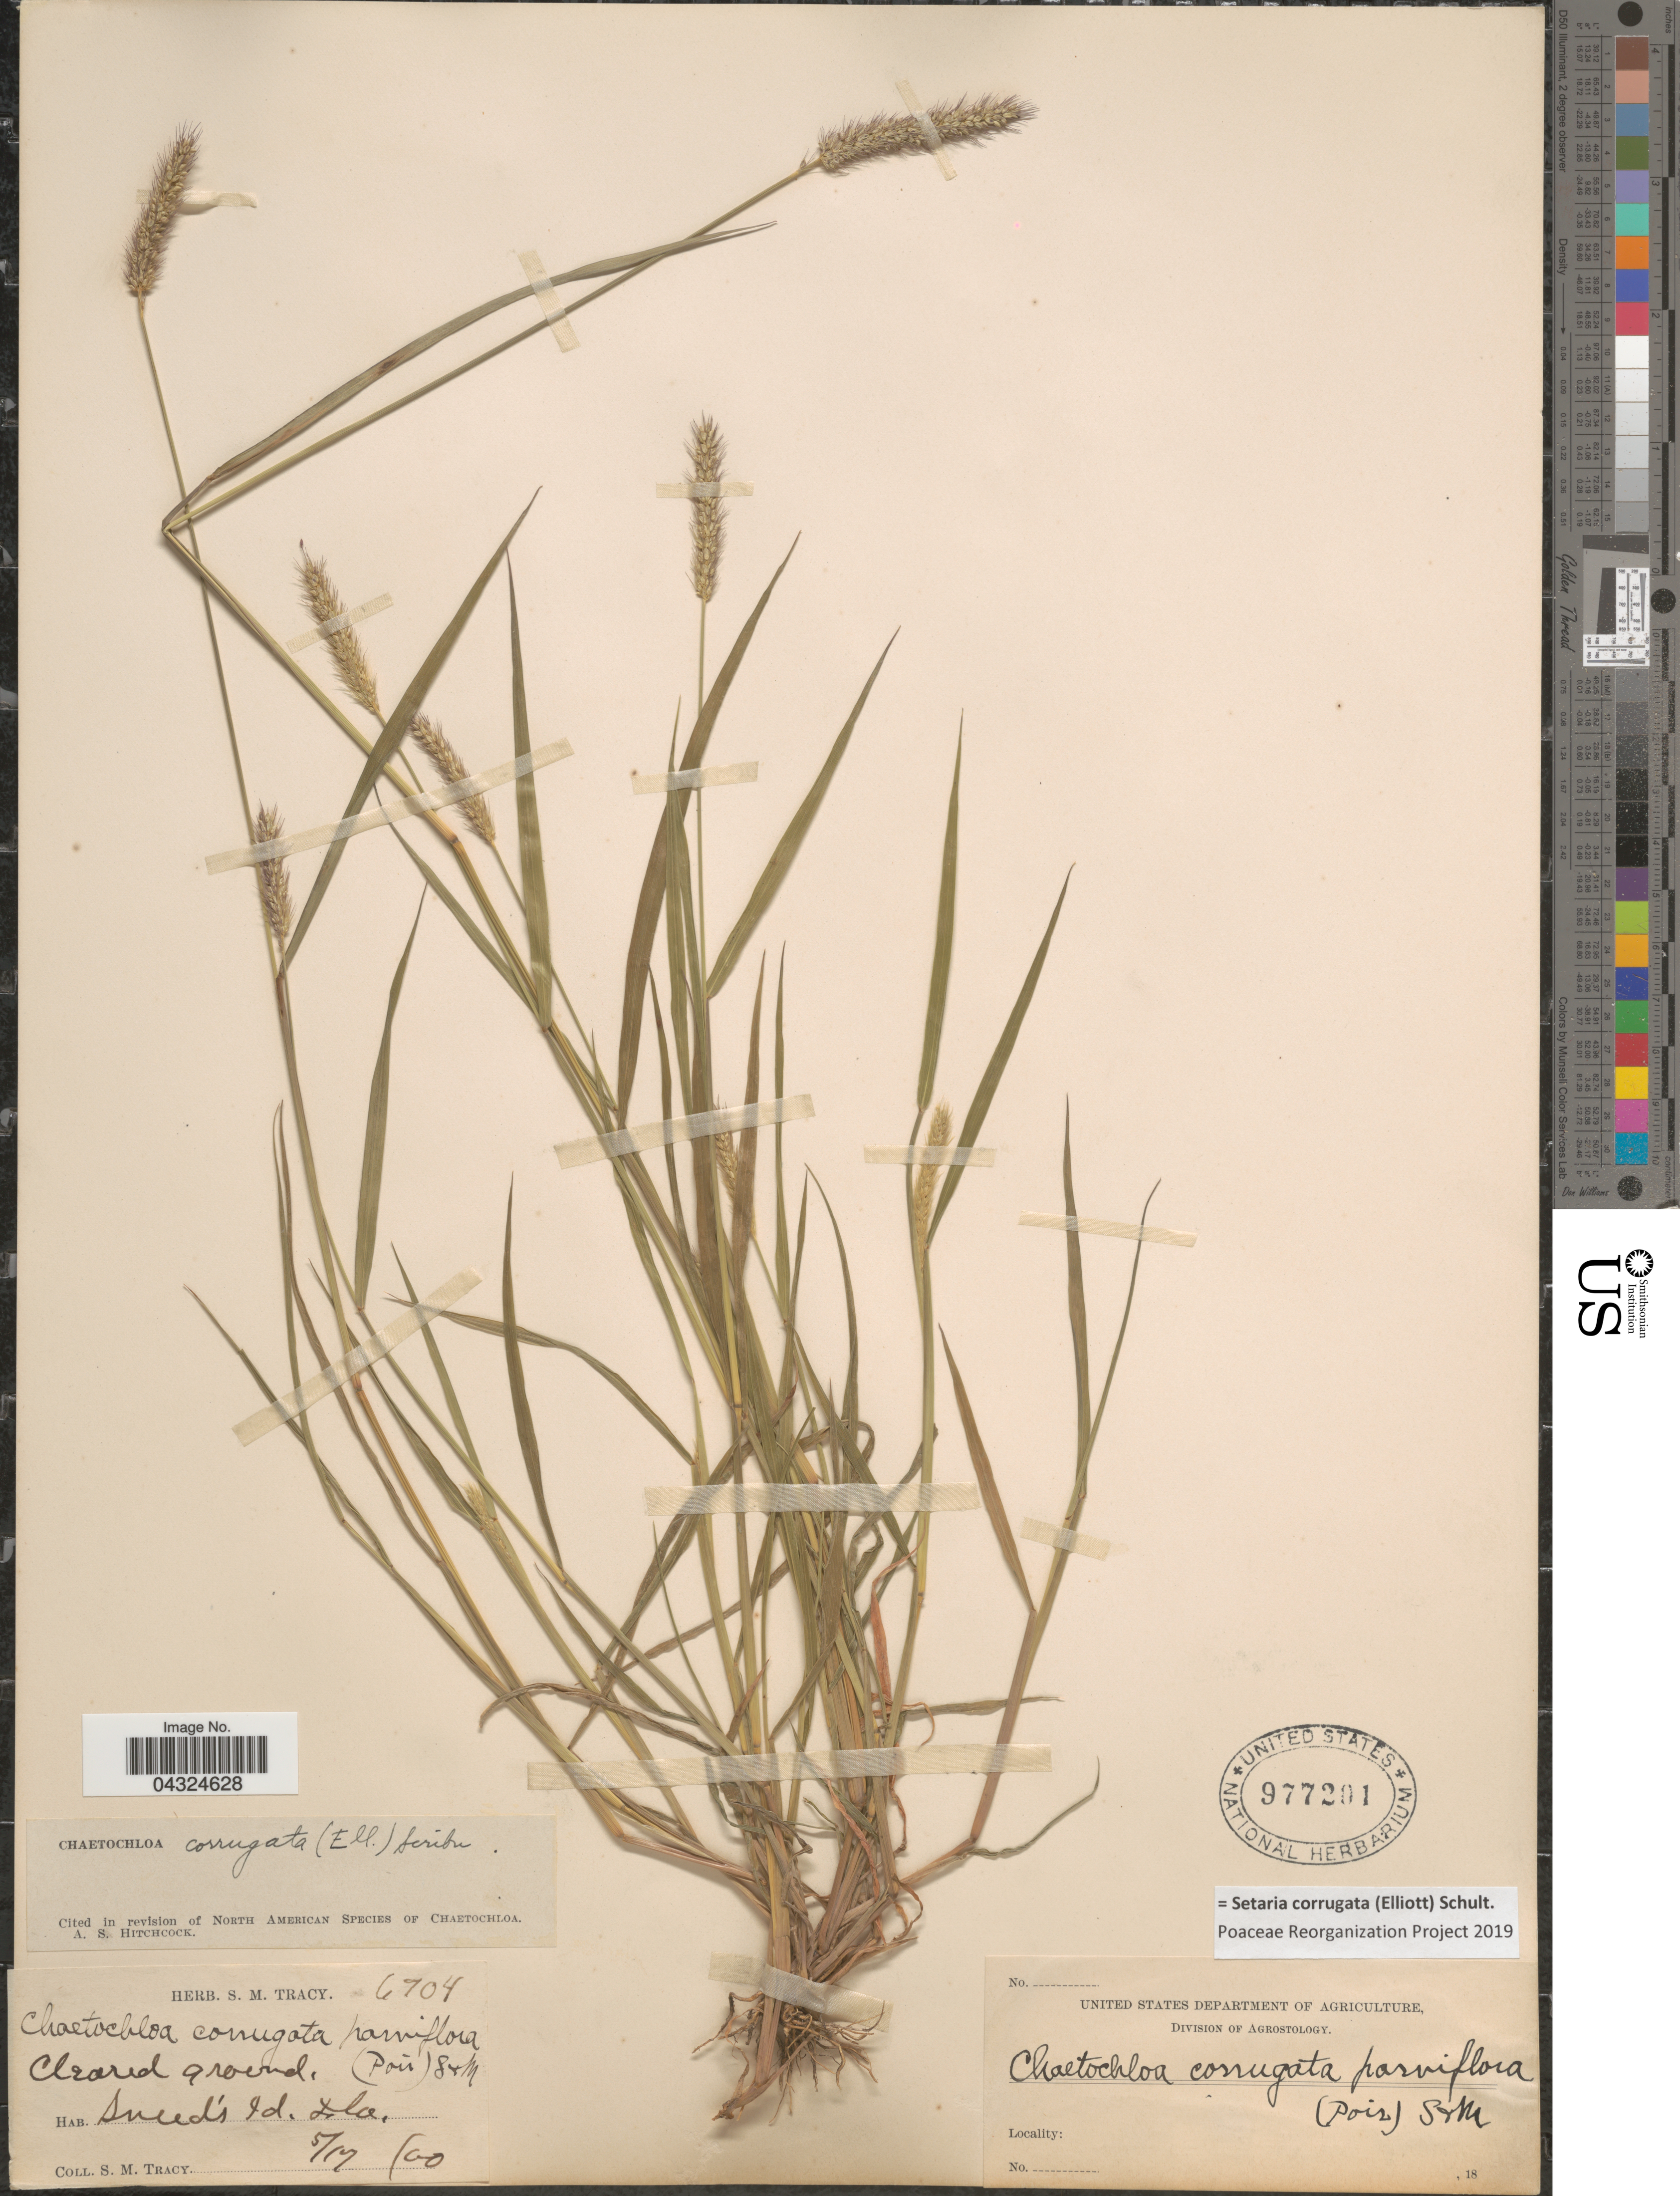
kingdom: Plantae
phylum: Tracheophyta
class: Liliopsida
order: Poales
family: Poaceae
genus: Setaria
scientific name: Setaria corrugata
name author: (Elliott) Schult.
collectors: S. M. Tracy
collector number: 6704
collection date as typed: Transcribed d/m/y: 17/5/0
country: United States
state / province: Florida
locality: Sneed's Id.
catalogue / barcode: US 977201